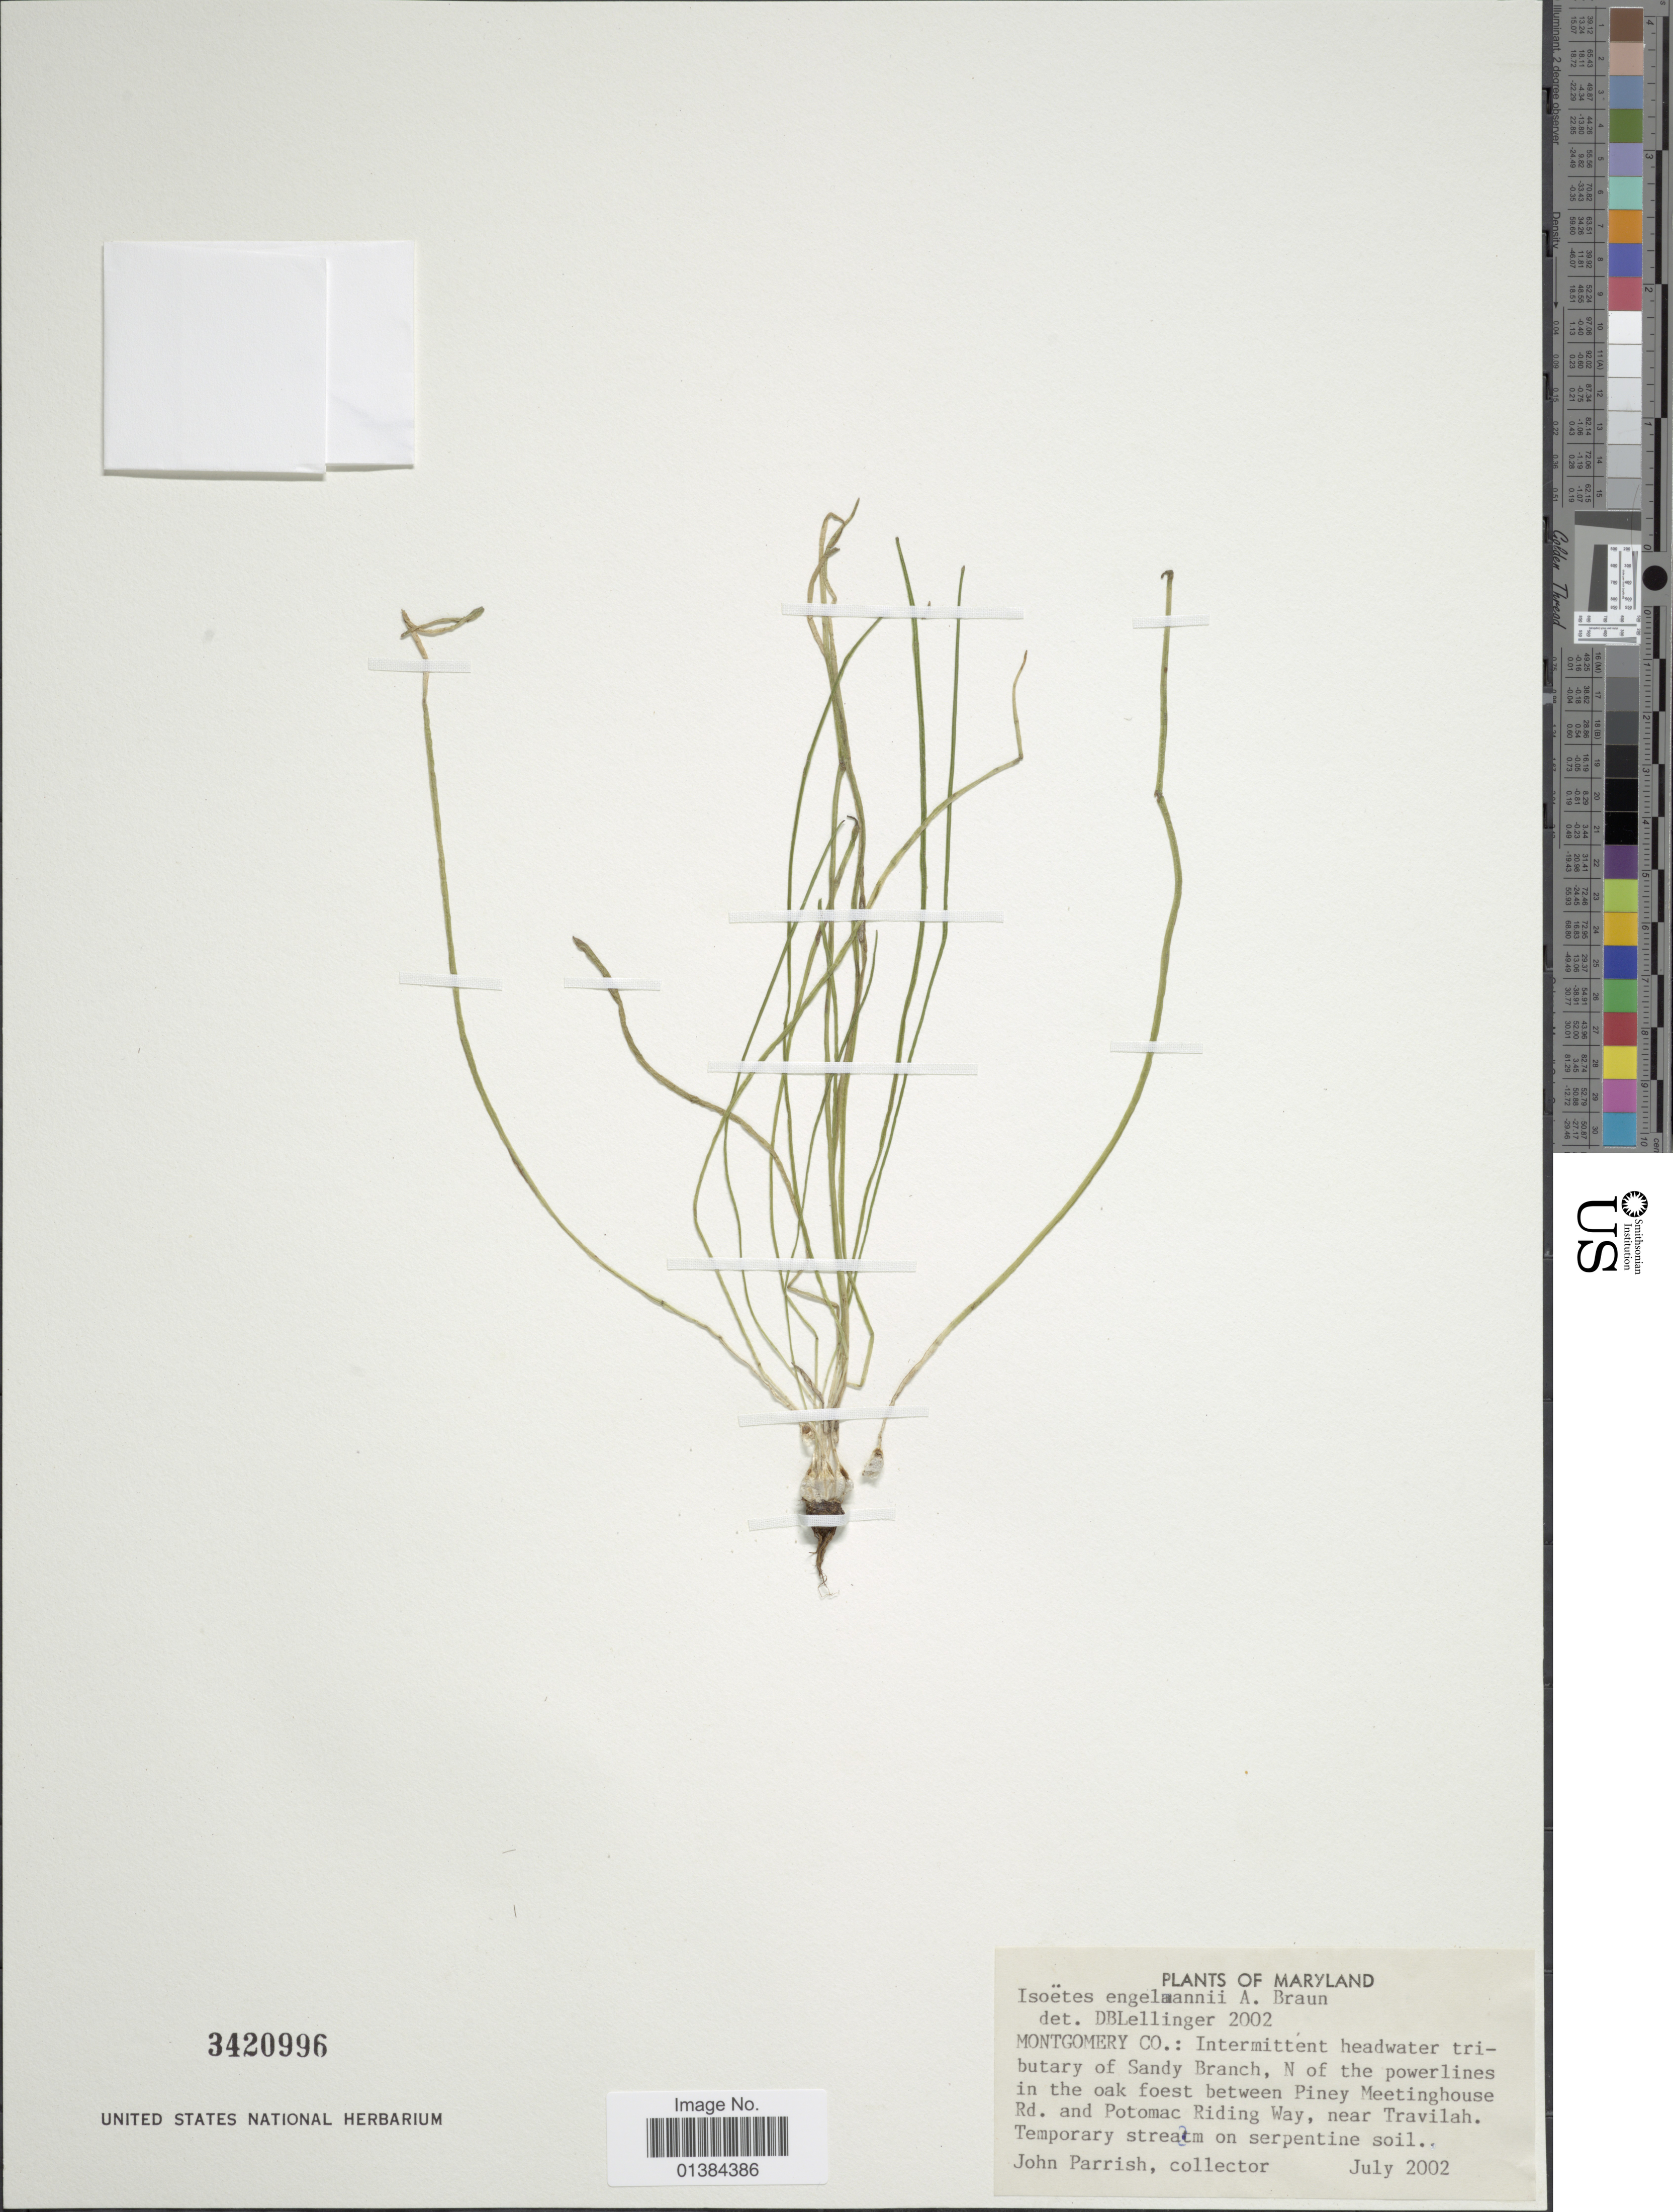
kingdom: Plantae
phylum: Tracheophyta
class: Lycopodiopsida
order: Isoetales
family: Isoetaceae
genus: Isoetes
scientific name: Isoetes engelmannii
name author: A. Braun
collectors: J. Parrish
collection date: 2002-07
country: United States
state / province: Maryland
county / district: Montgomery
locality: Montgomery Co.: Intermittent headwater tributary of Sandy Branch, N of the powerlines in the oak foest between Piney Meetinghouse Rd. and Potomac Riding Way, near Travilah.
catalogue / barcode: US 3420996